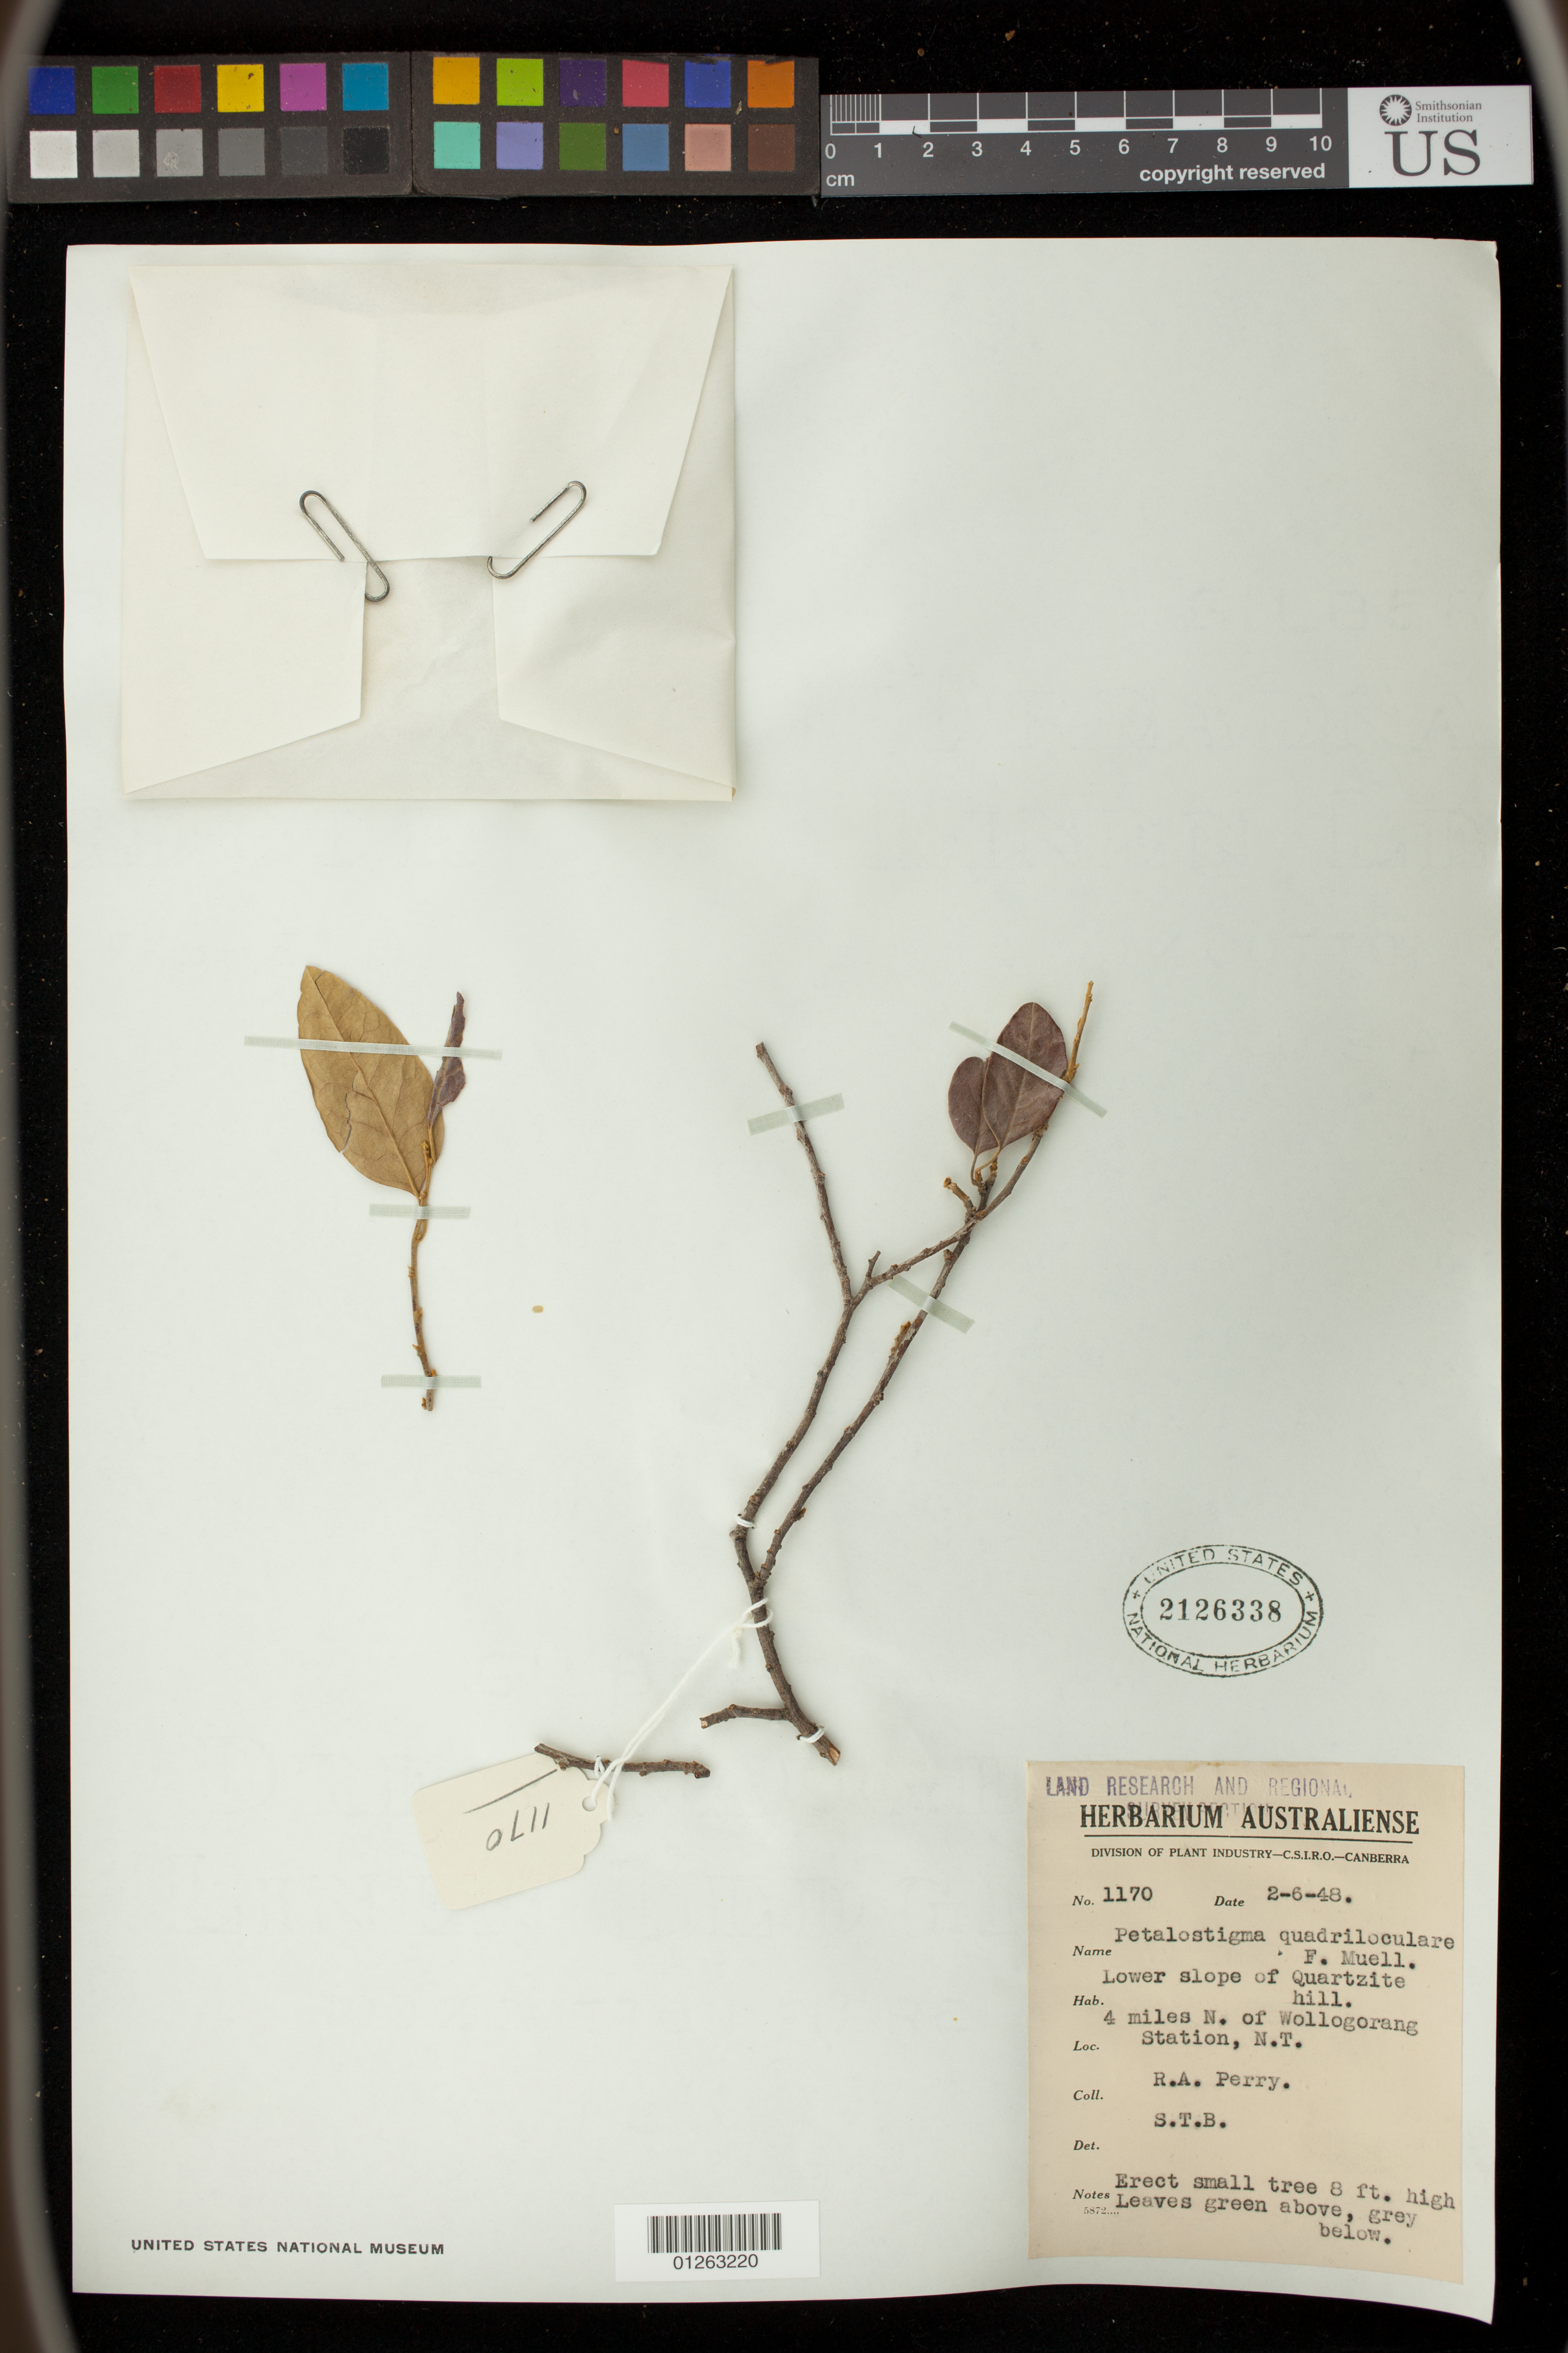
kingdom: Plantae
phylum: Tracheophyta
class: Magnoliopsida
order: Malpighiales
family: Picrodendraceae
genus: Petalostigma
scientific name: Petalostigma quadriloculare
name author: F. Muell.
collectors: Perry, R. A.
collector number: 1170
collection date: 1948-06-02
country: Australia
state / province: Northern Territory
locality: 4 miles N. of Wollogorang Station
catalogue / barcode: US 2126338